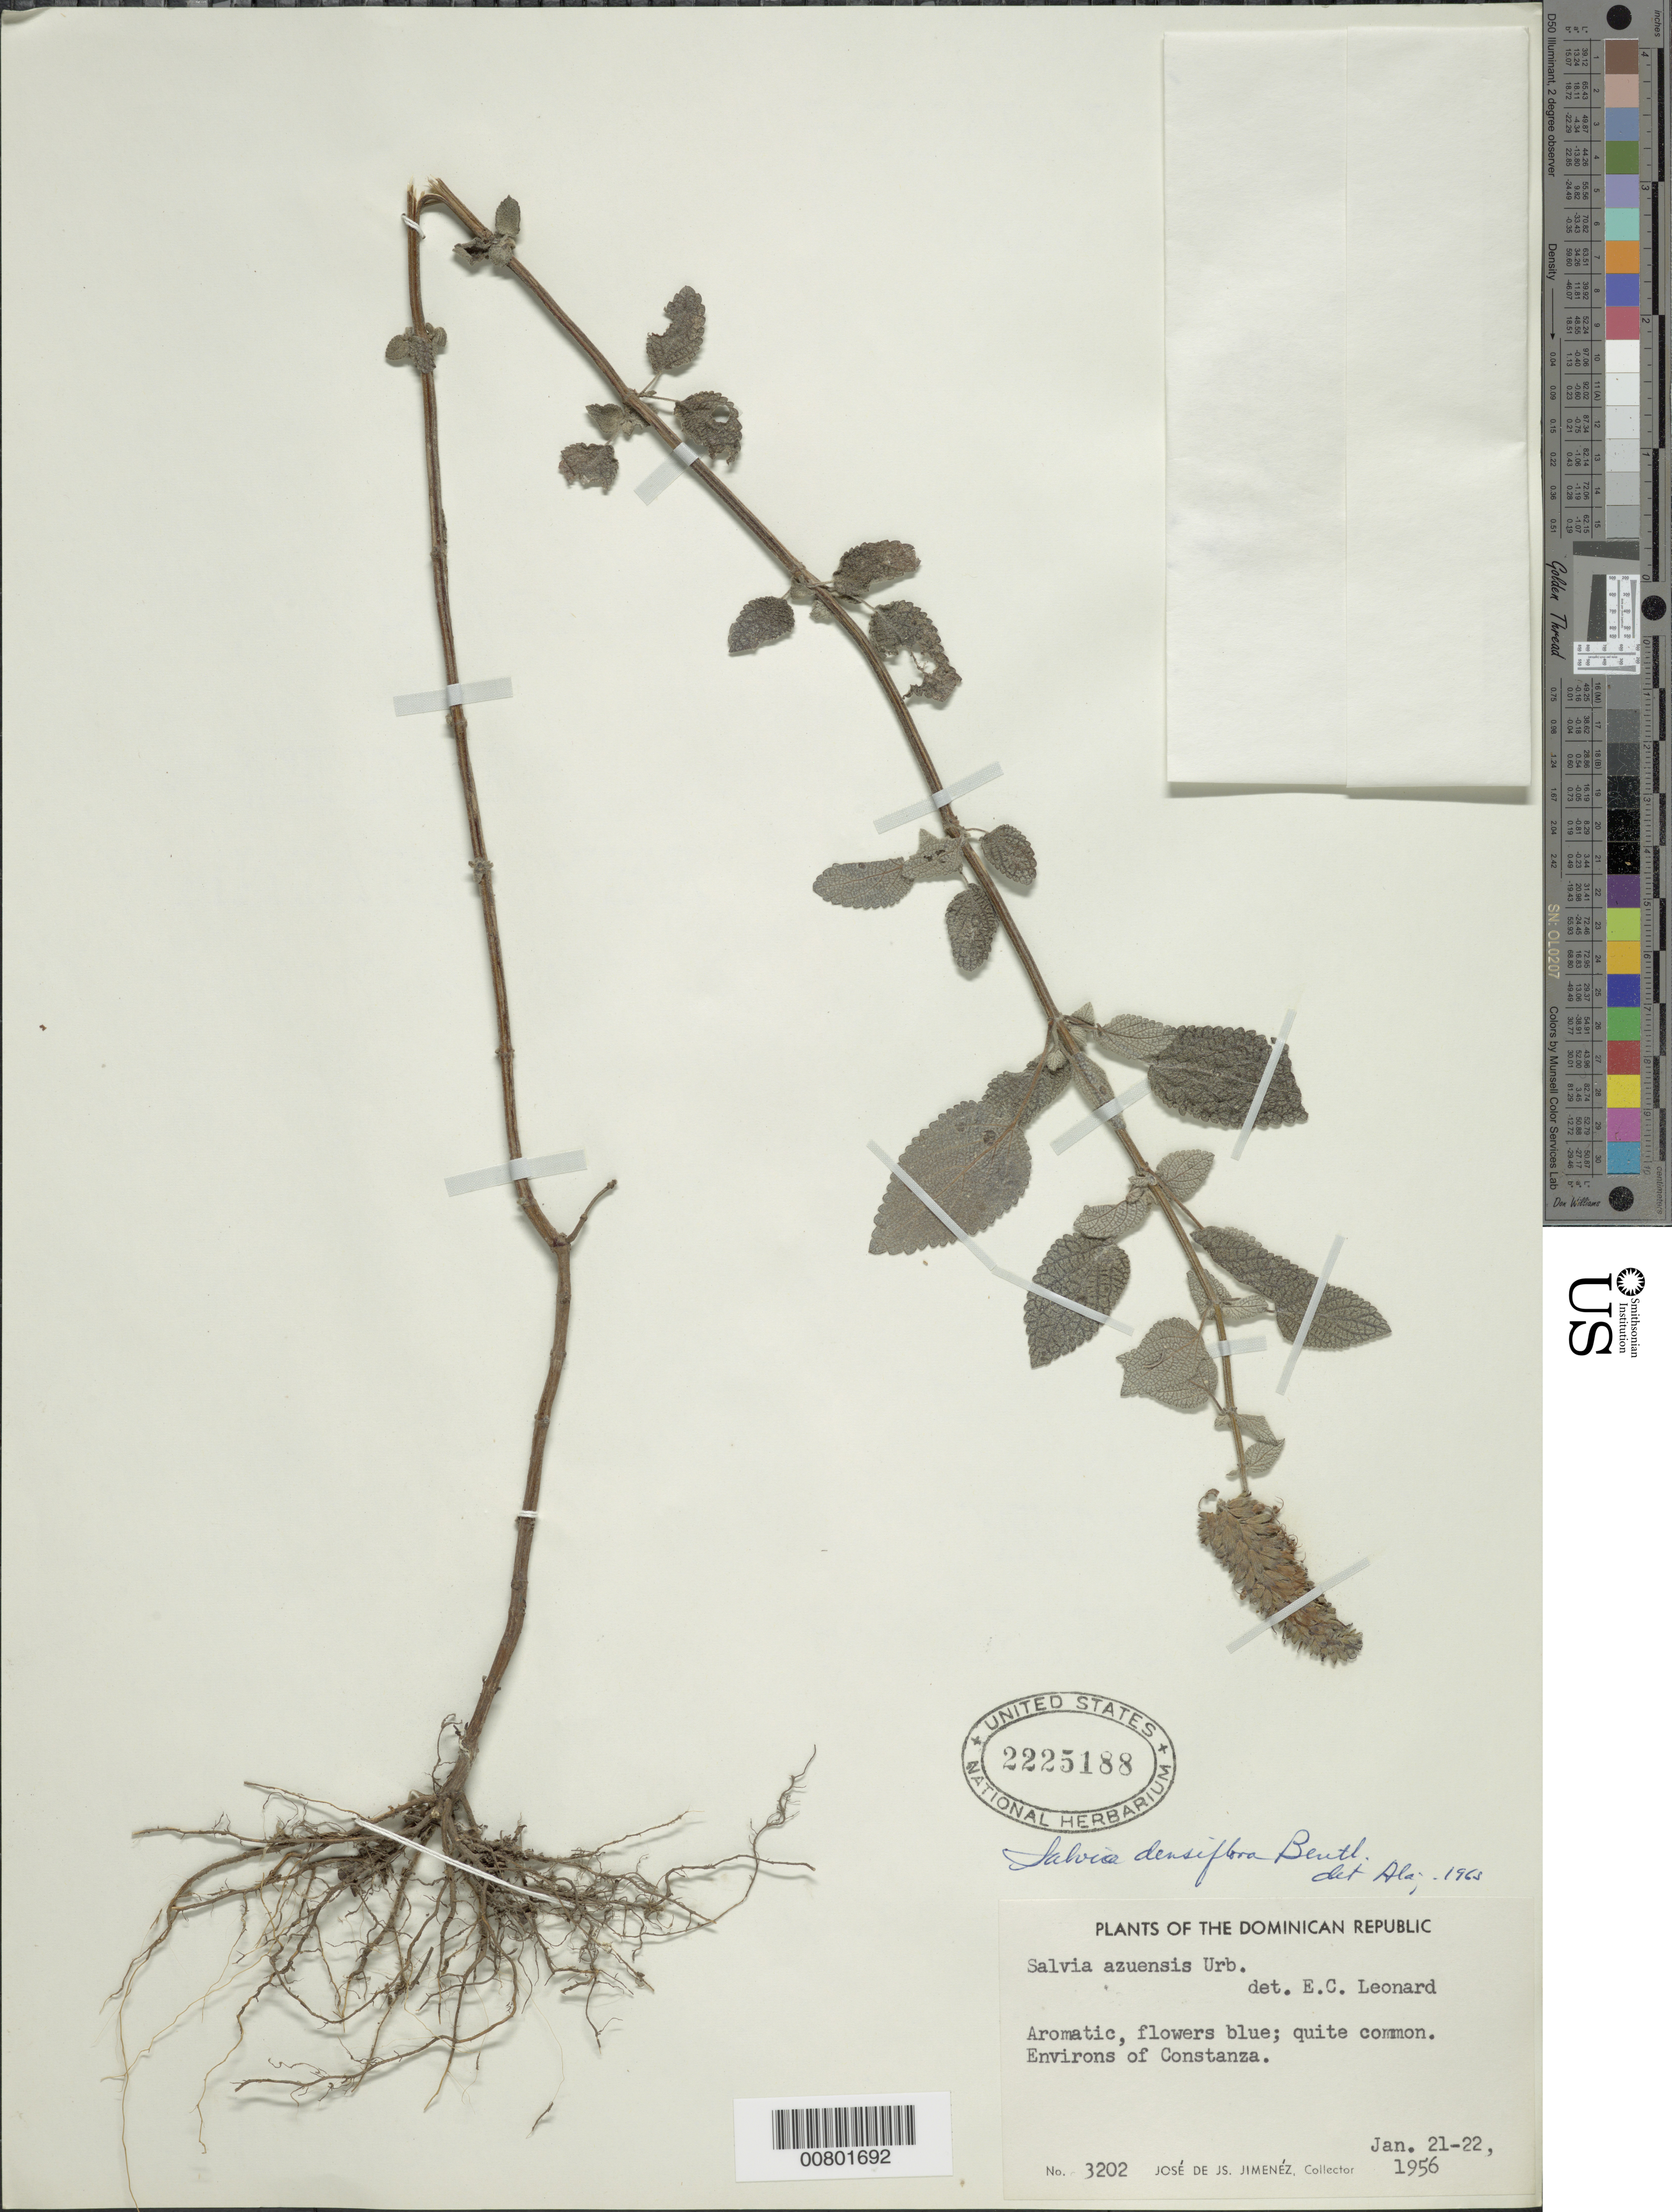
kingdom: Plantae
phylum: Tracheophyta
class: Magnoliopsida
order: Lamiales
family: Lamiaceae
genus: Salvia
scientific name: Salvia densiflora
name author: Benth.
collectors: J. J. Jiménez Almonte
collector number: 3202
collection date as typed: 21 Jan 1956 to 22 Jan 1956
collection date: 1956-01-21/1956-01-22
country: Dominican Republic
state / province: La Vega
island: Hispaniola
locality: Constanza and vicinity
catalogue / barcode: US 2225188